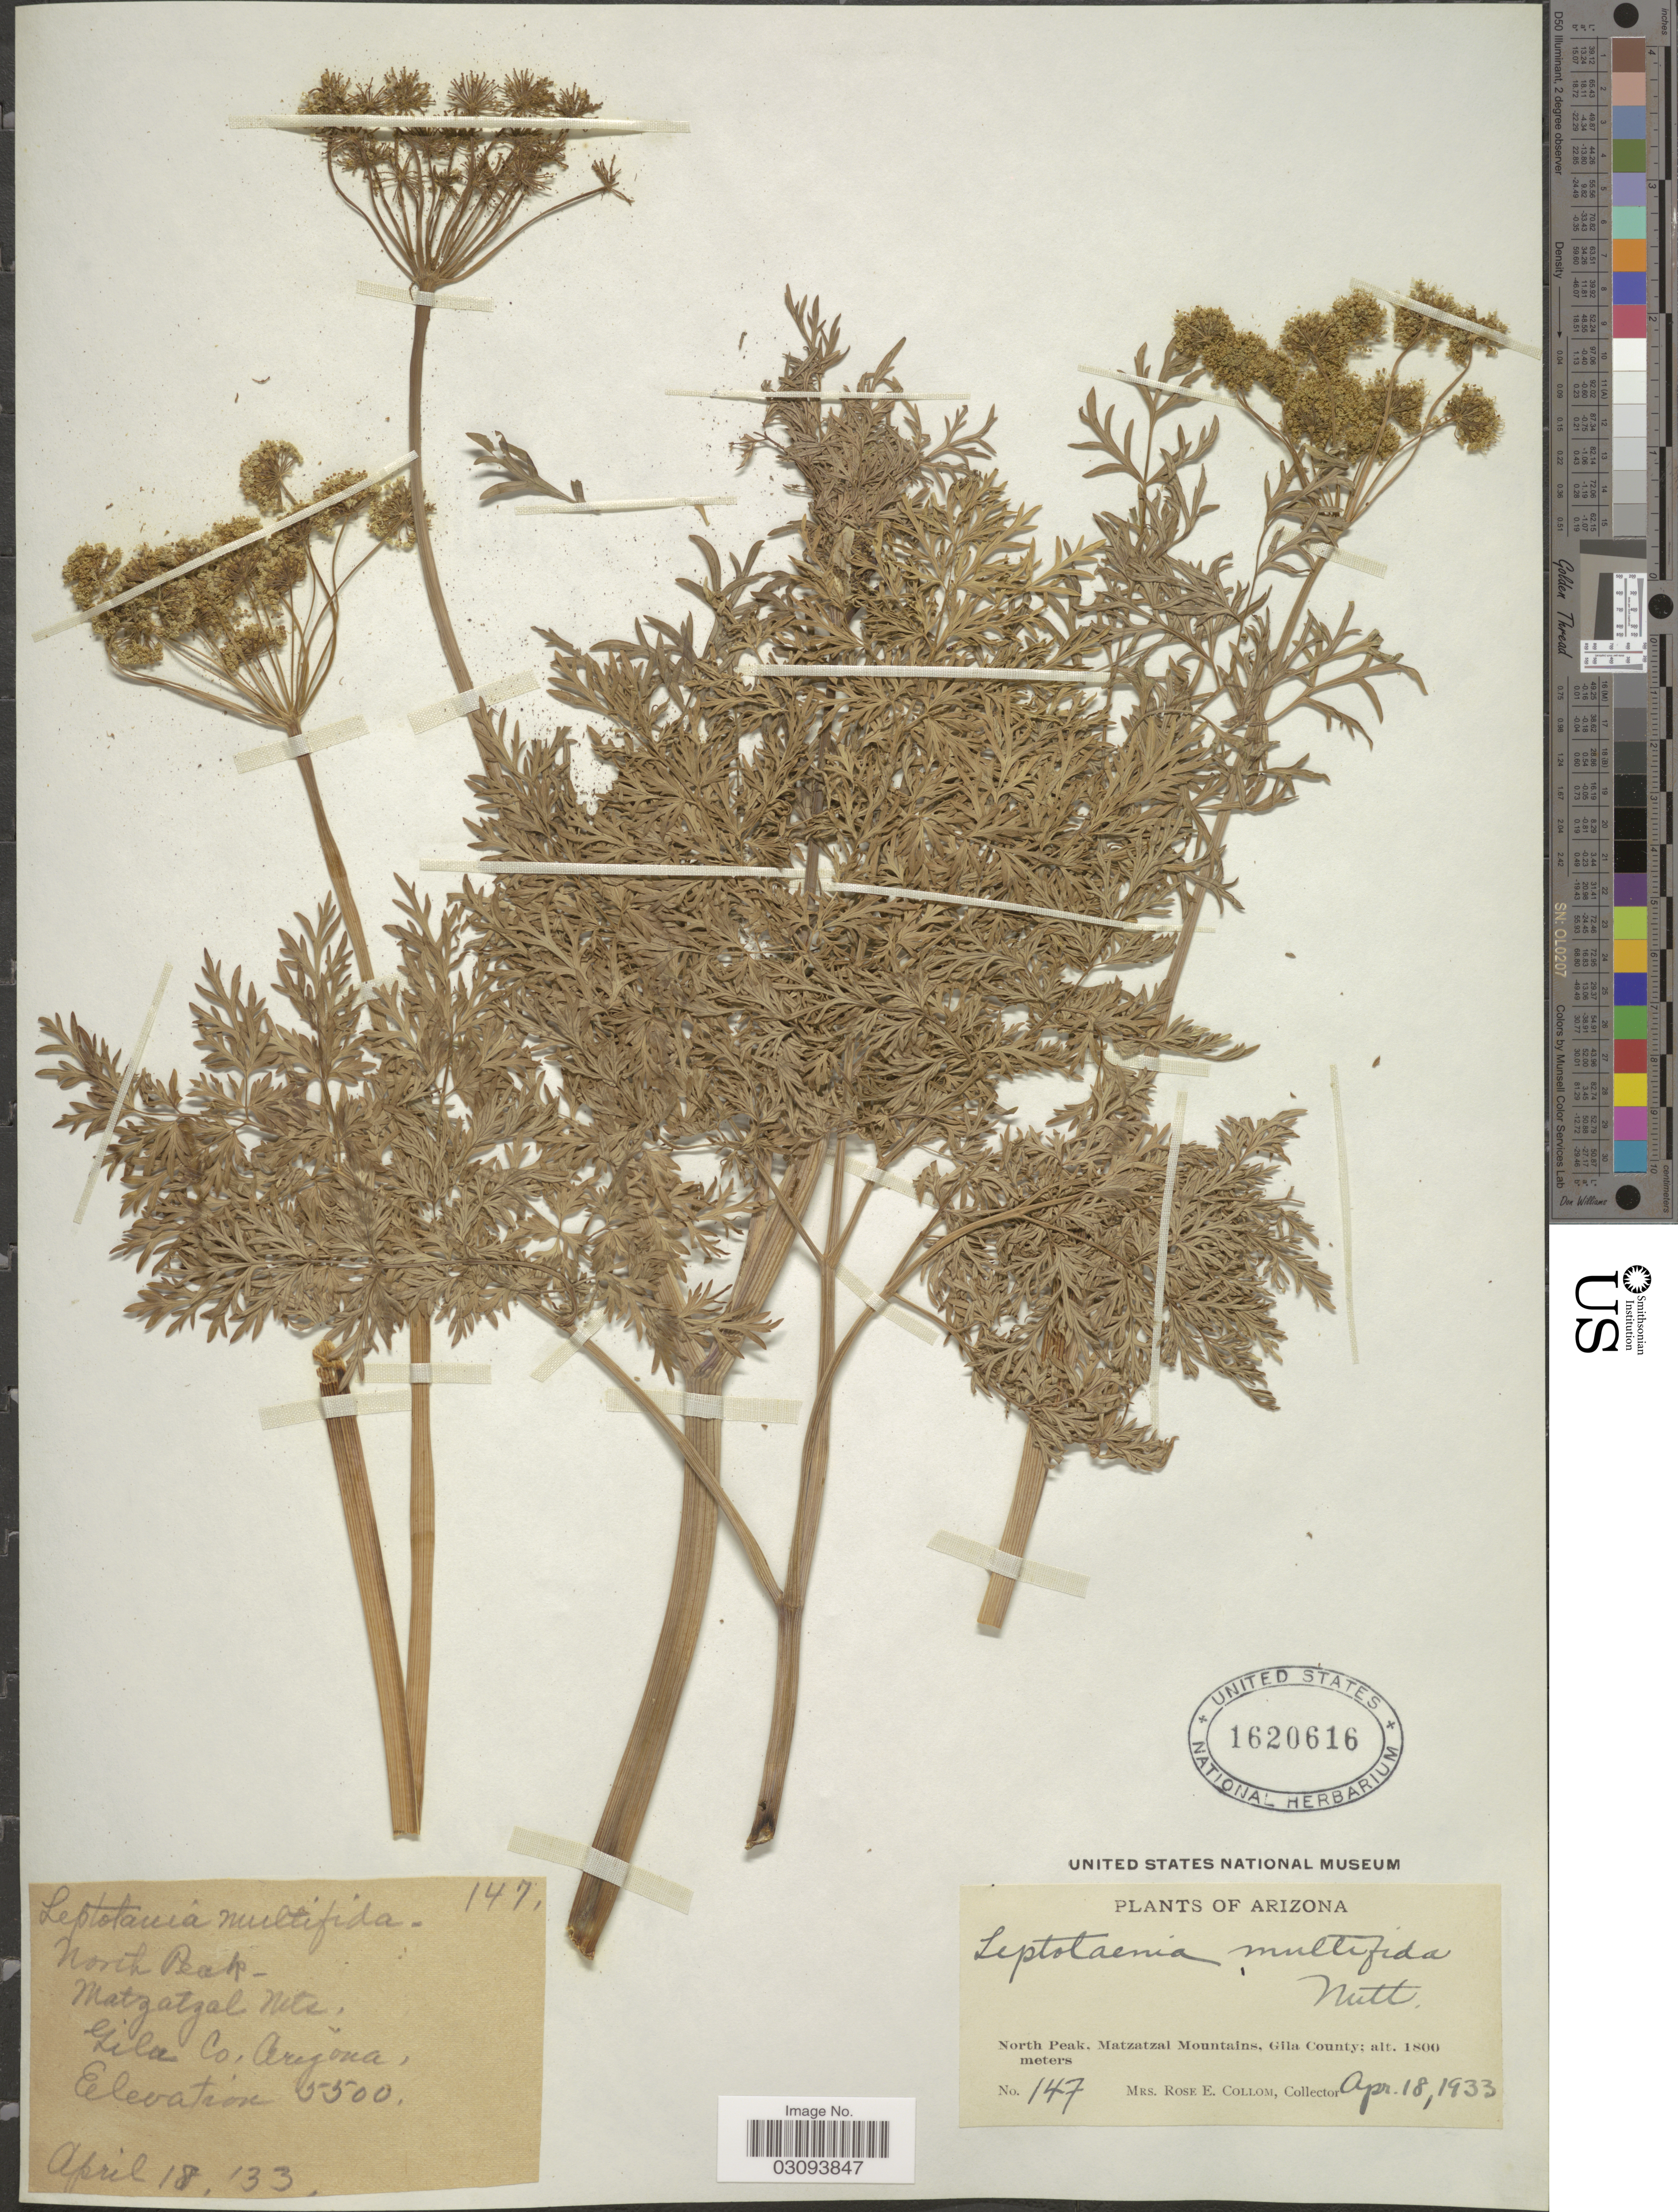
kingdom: Plantae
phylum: Tracheophyta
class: Magnoliopsida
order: Apiales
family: Apiaceae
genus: Lomatium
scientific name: Lomatium dissectum var. multifidum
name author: (Nutt.) Mathias & Constance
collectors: R. E. Collom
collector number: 147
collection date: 1933-04-18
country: United States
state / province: Arizona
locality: North Peak, Matzatzal Mountains, Gila County.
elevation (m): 1800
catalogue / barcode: US 1620616